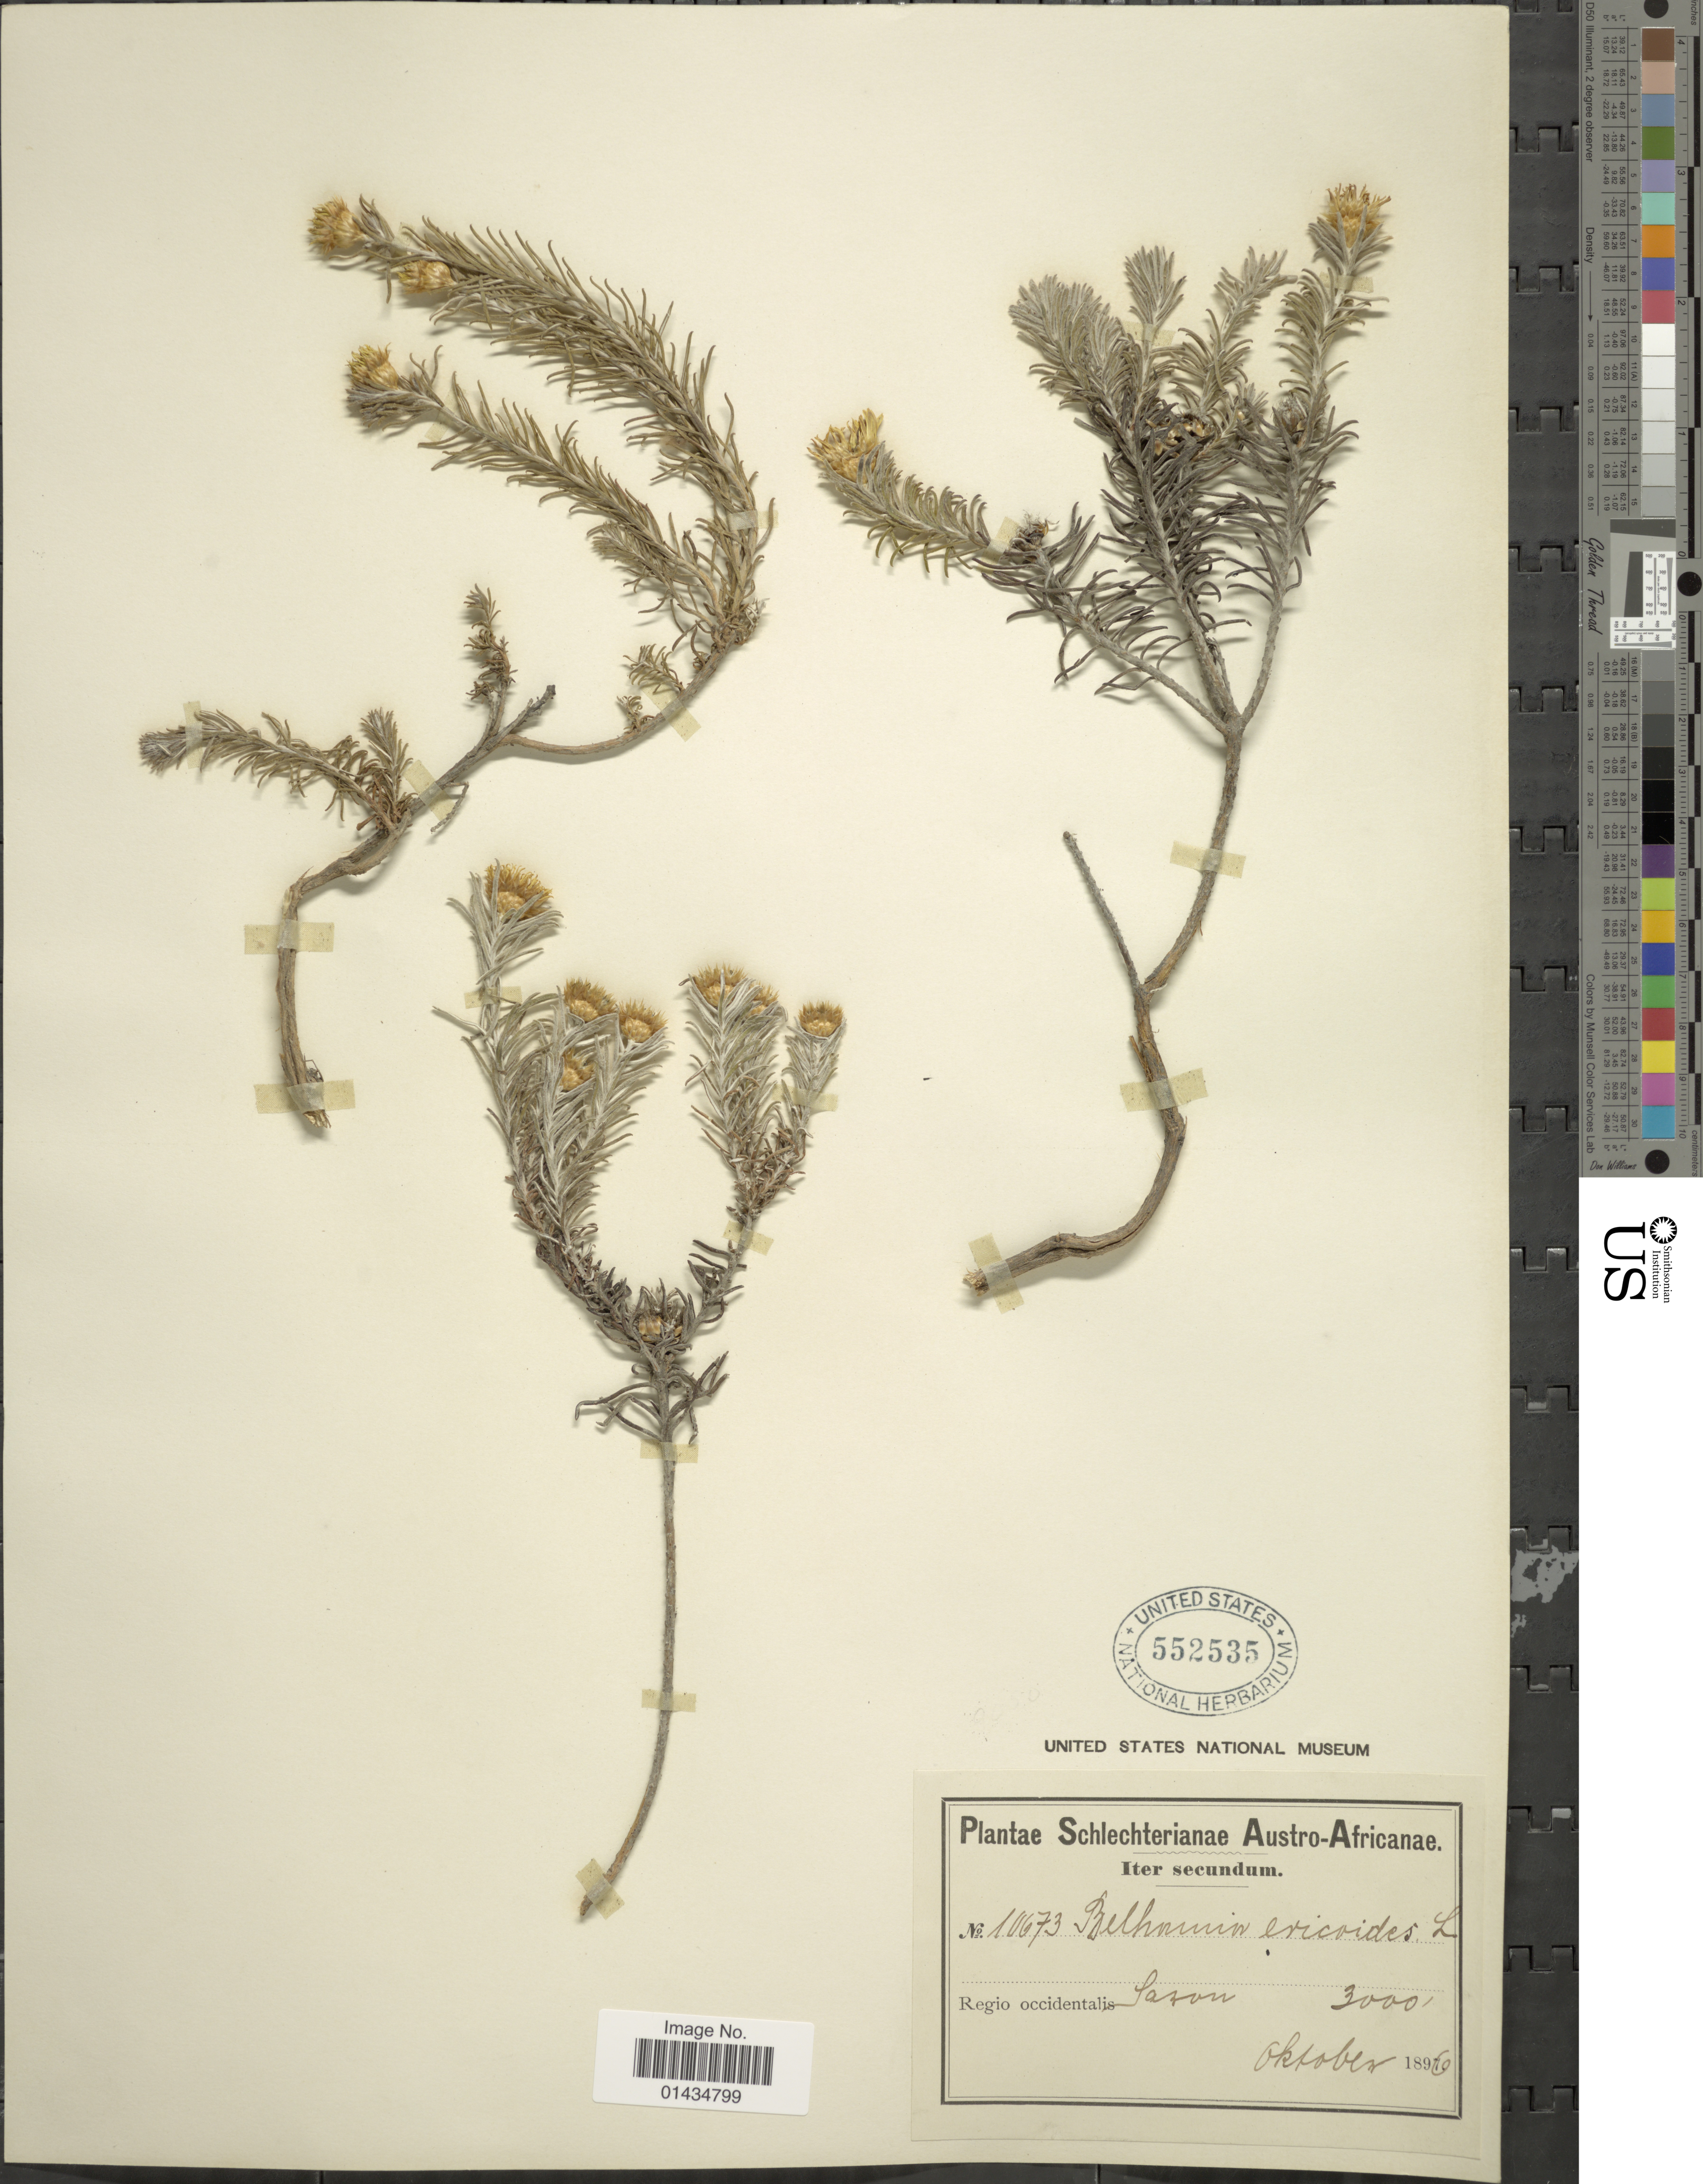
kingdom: Plantae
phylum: Tracheophyta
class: Magnoliopsida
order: Asterales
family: Asteraceae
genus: Relhania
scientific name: Relhania fruticosa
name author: (L.) K. Bremer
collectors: Schlechter, --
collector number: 10673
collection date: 1896-10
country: South Africa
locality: Austro-Africanae, regio occidentalis Saron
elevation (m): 914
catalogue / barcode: US 552535